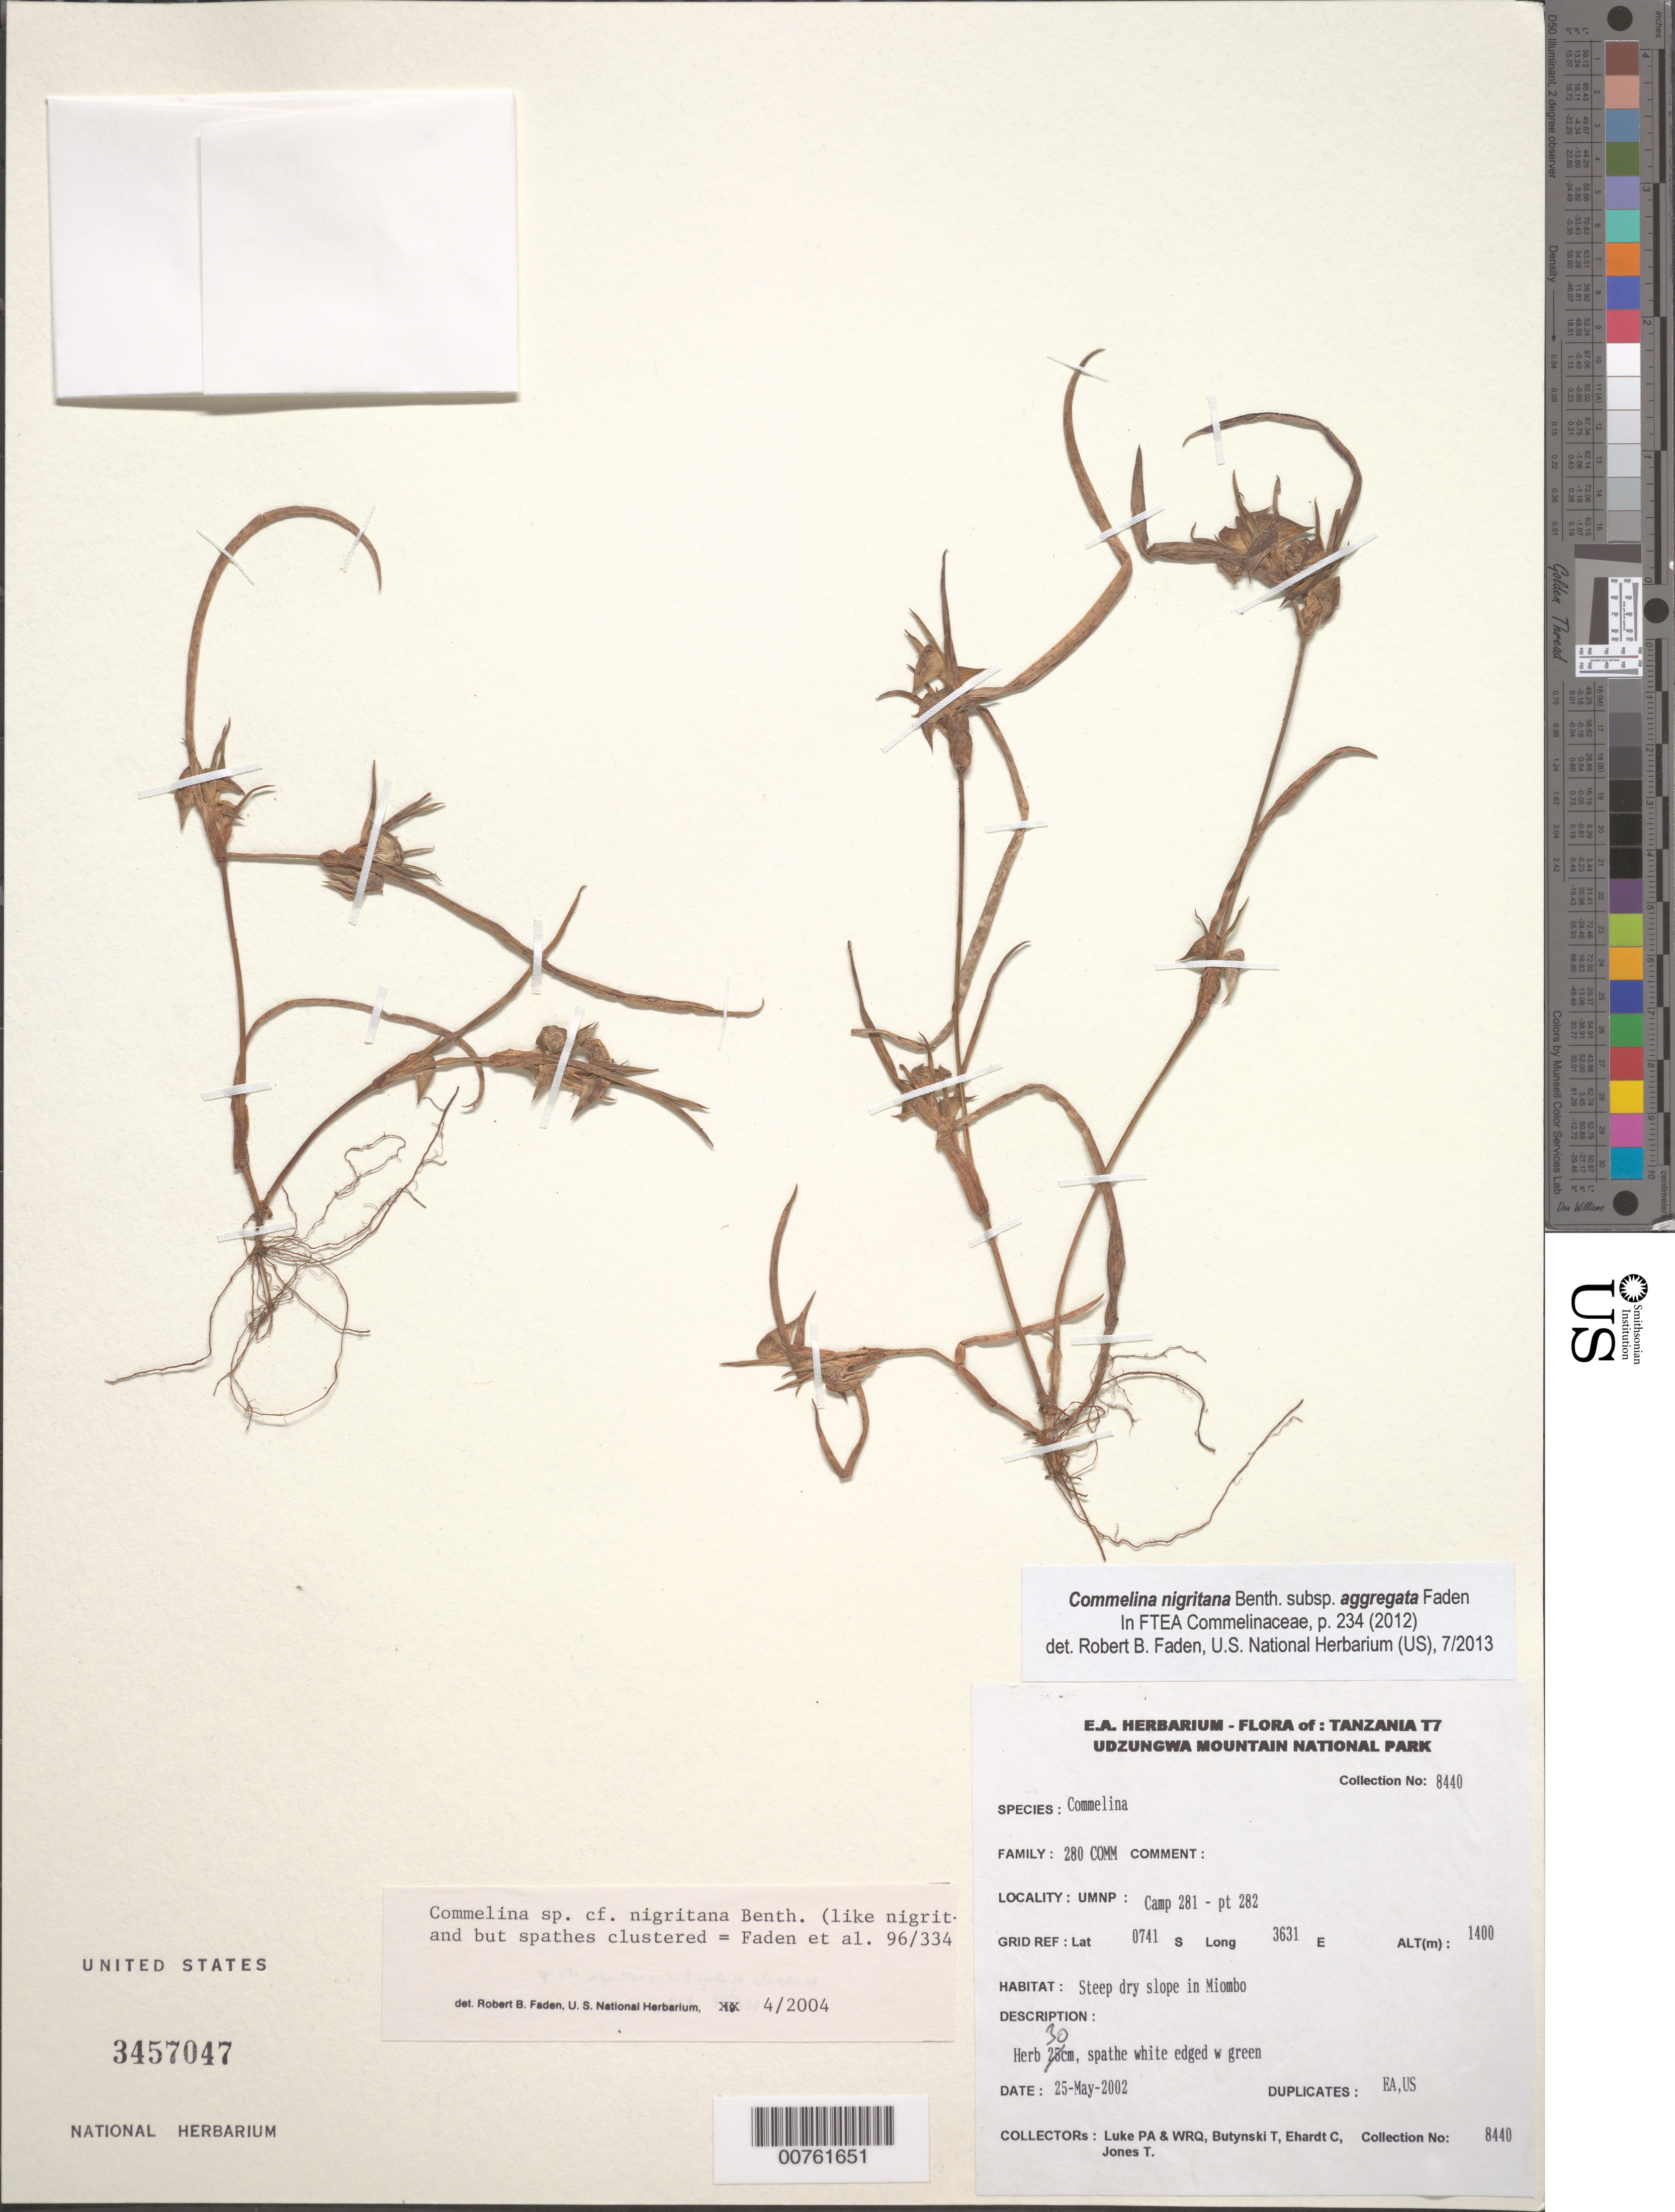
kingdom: Plantae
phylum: Tracheophyta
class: Liliopsida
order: Commelinales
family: Commelinaceae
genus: Commelina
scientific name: Commelina nigritana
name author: Benth.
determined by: Faden, Robert B., (US), Smithsonian Institution - National Museum of Natural History (UNITED STATES)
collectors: P. Luke, Q. Luke, T. Butynski, C. Ehardt & T. Jones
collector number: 8440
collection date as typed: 25 May 2002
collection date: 2002-05-25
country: Tanzania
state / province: Iringa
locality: Udzungwa Mountain National Park; Camp 281 - pt 282.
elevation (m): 1400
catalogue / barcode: US 3457047